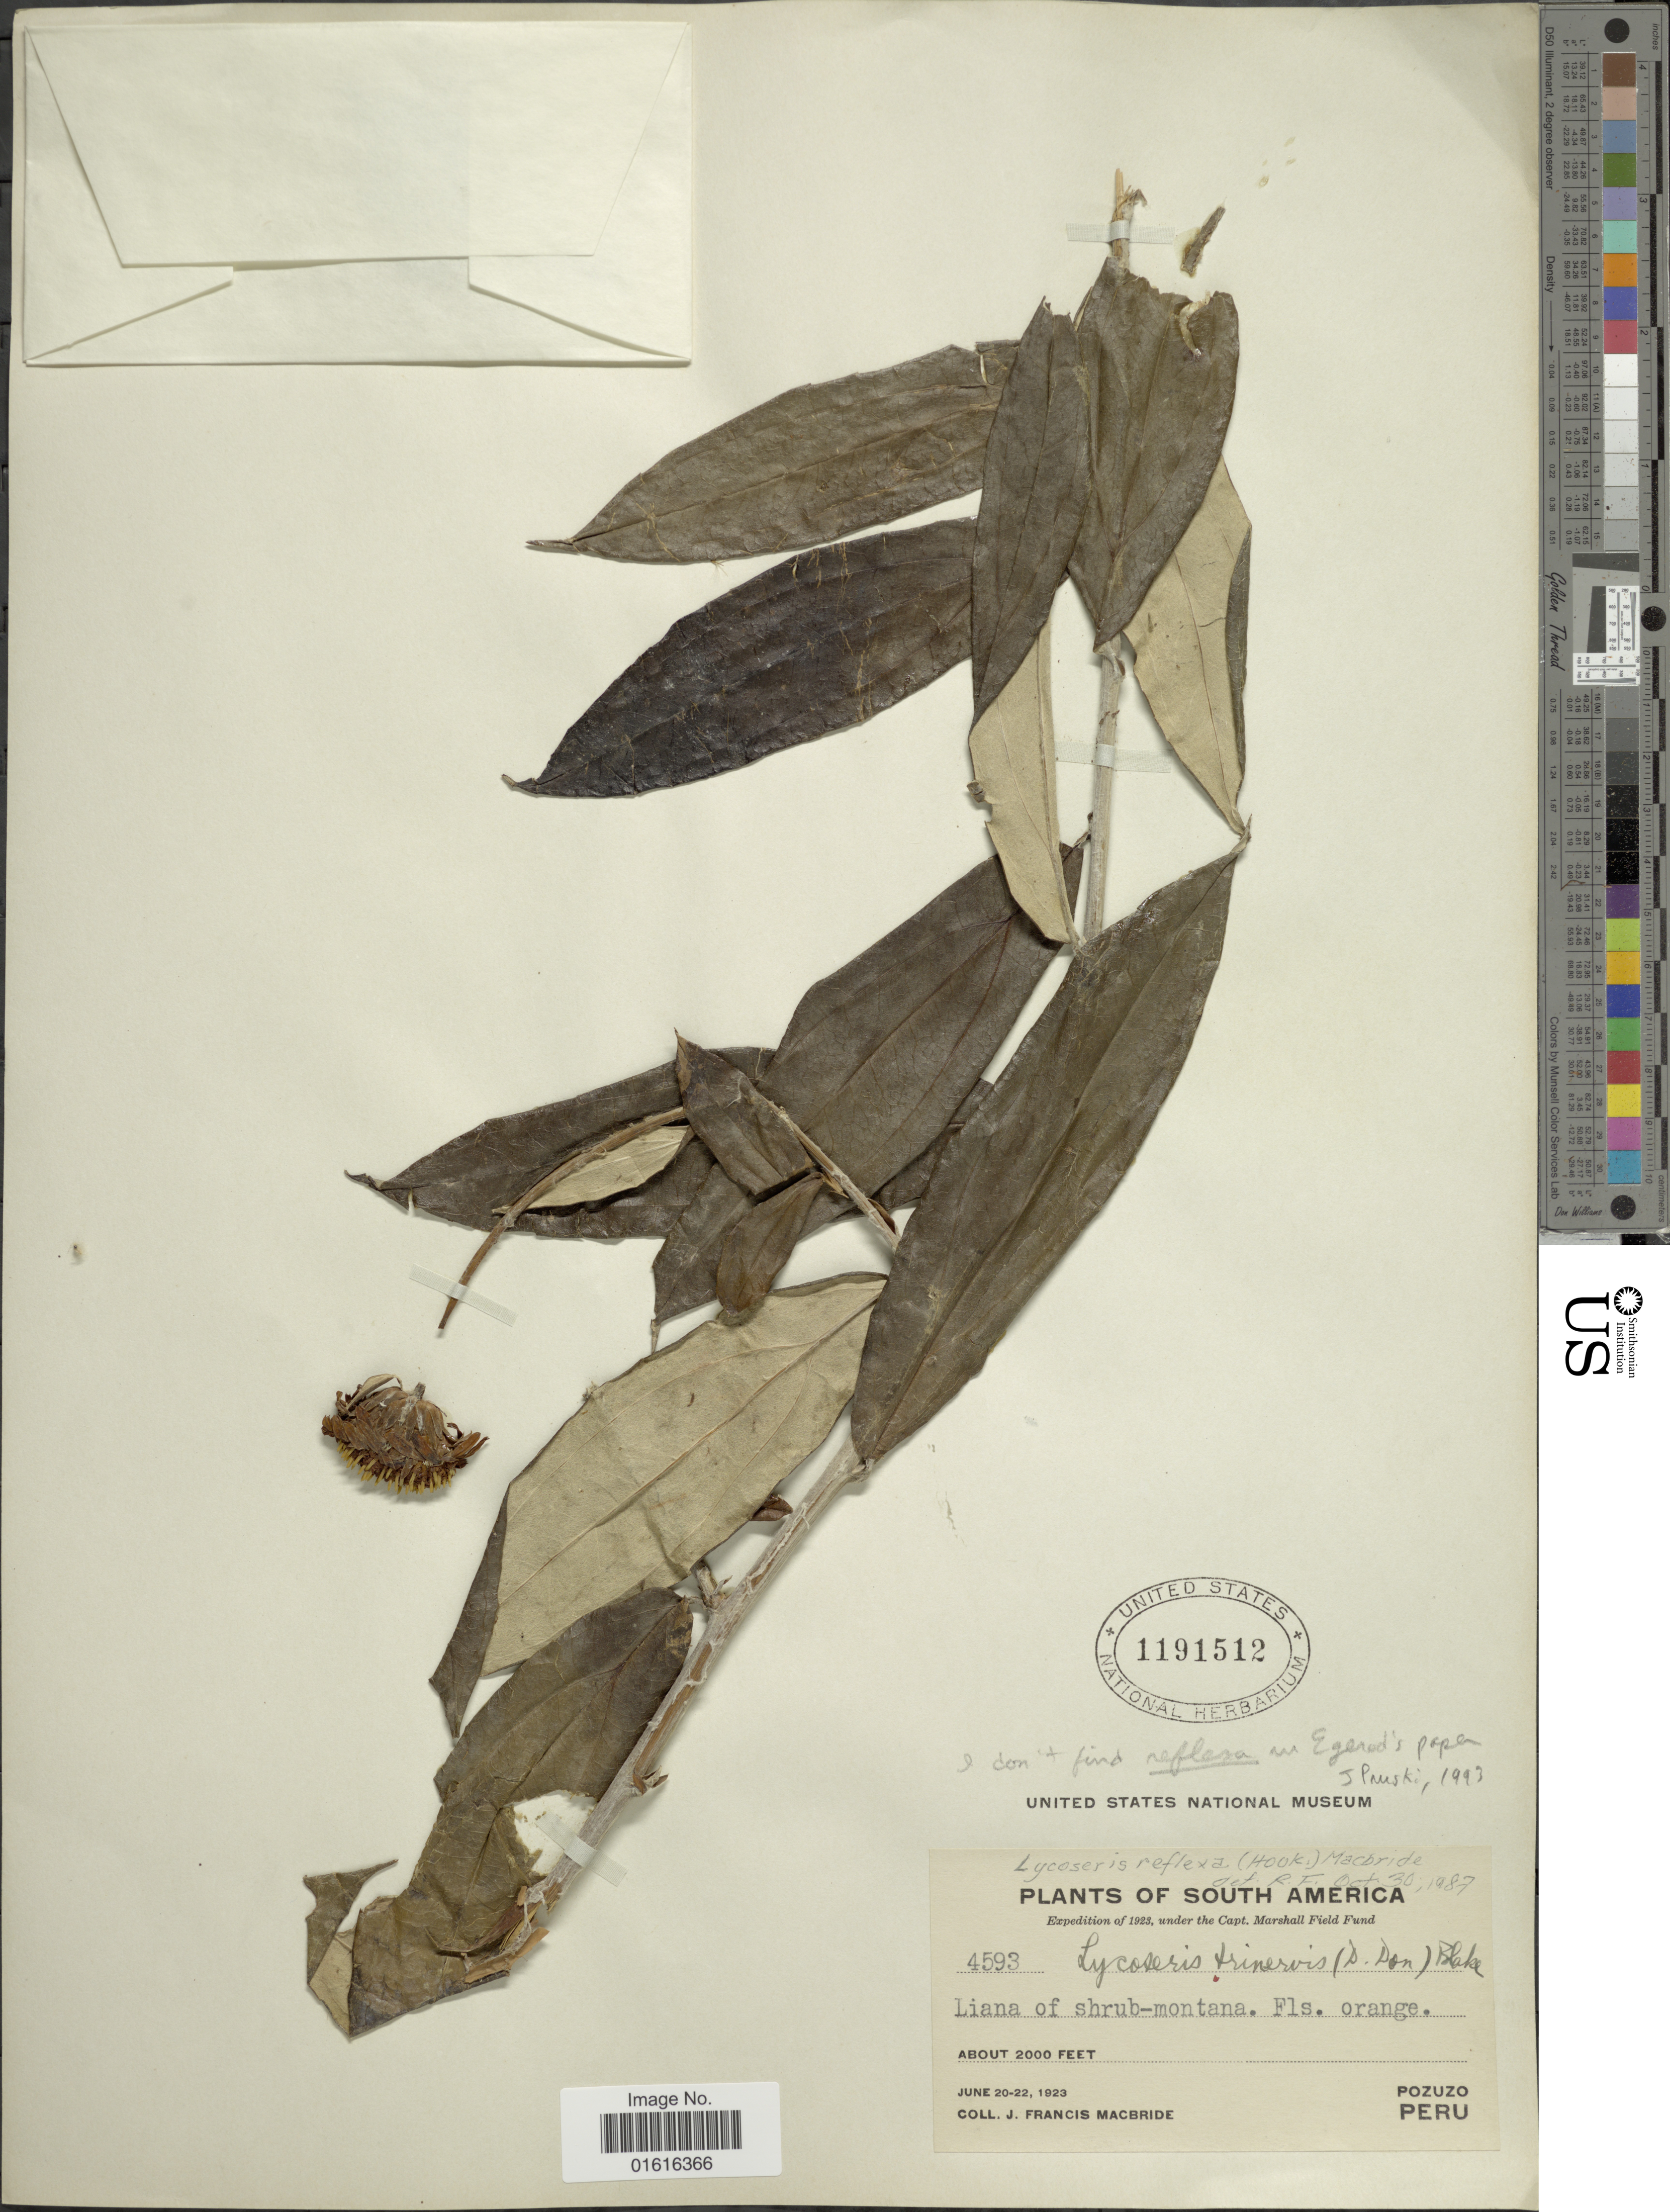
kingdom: Plantae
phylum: Tracheophyta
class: Magnoliopsida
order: Asterales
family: Asteraceae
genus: Lycoseris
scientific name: Lycoseris trinervis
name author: (D. Don) S.F. Blake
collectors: J. F. Macbride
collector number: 4593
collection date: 1923-06-20/1923-06-22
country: Peru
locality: Pozuzo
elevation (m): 610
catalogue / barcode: US 1191512